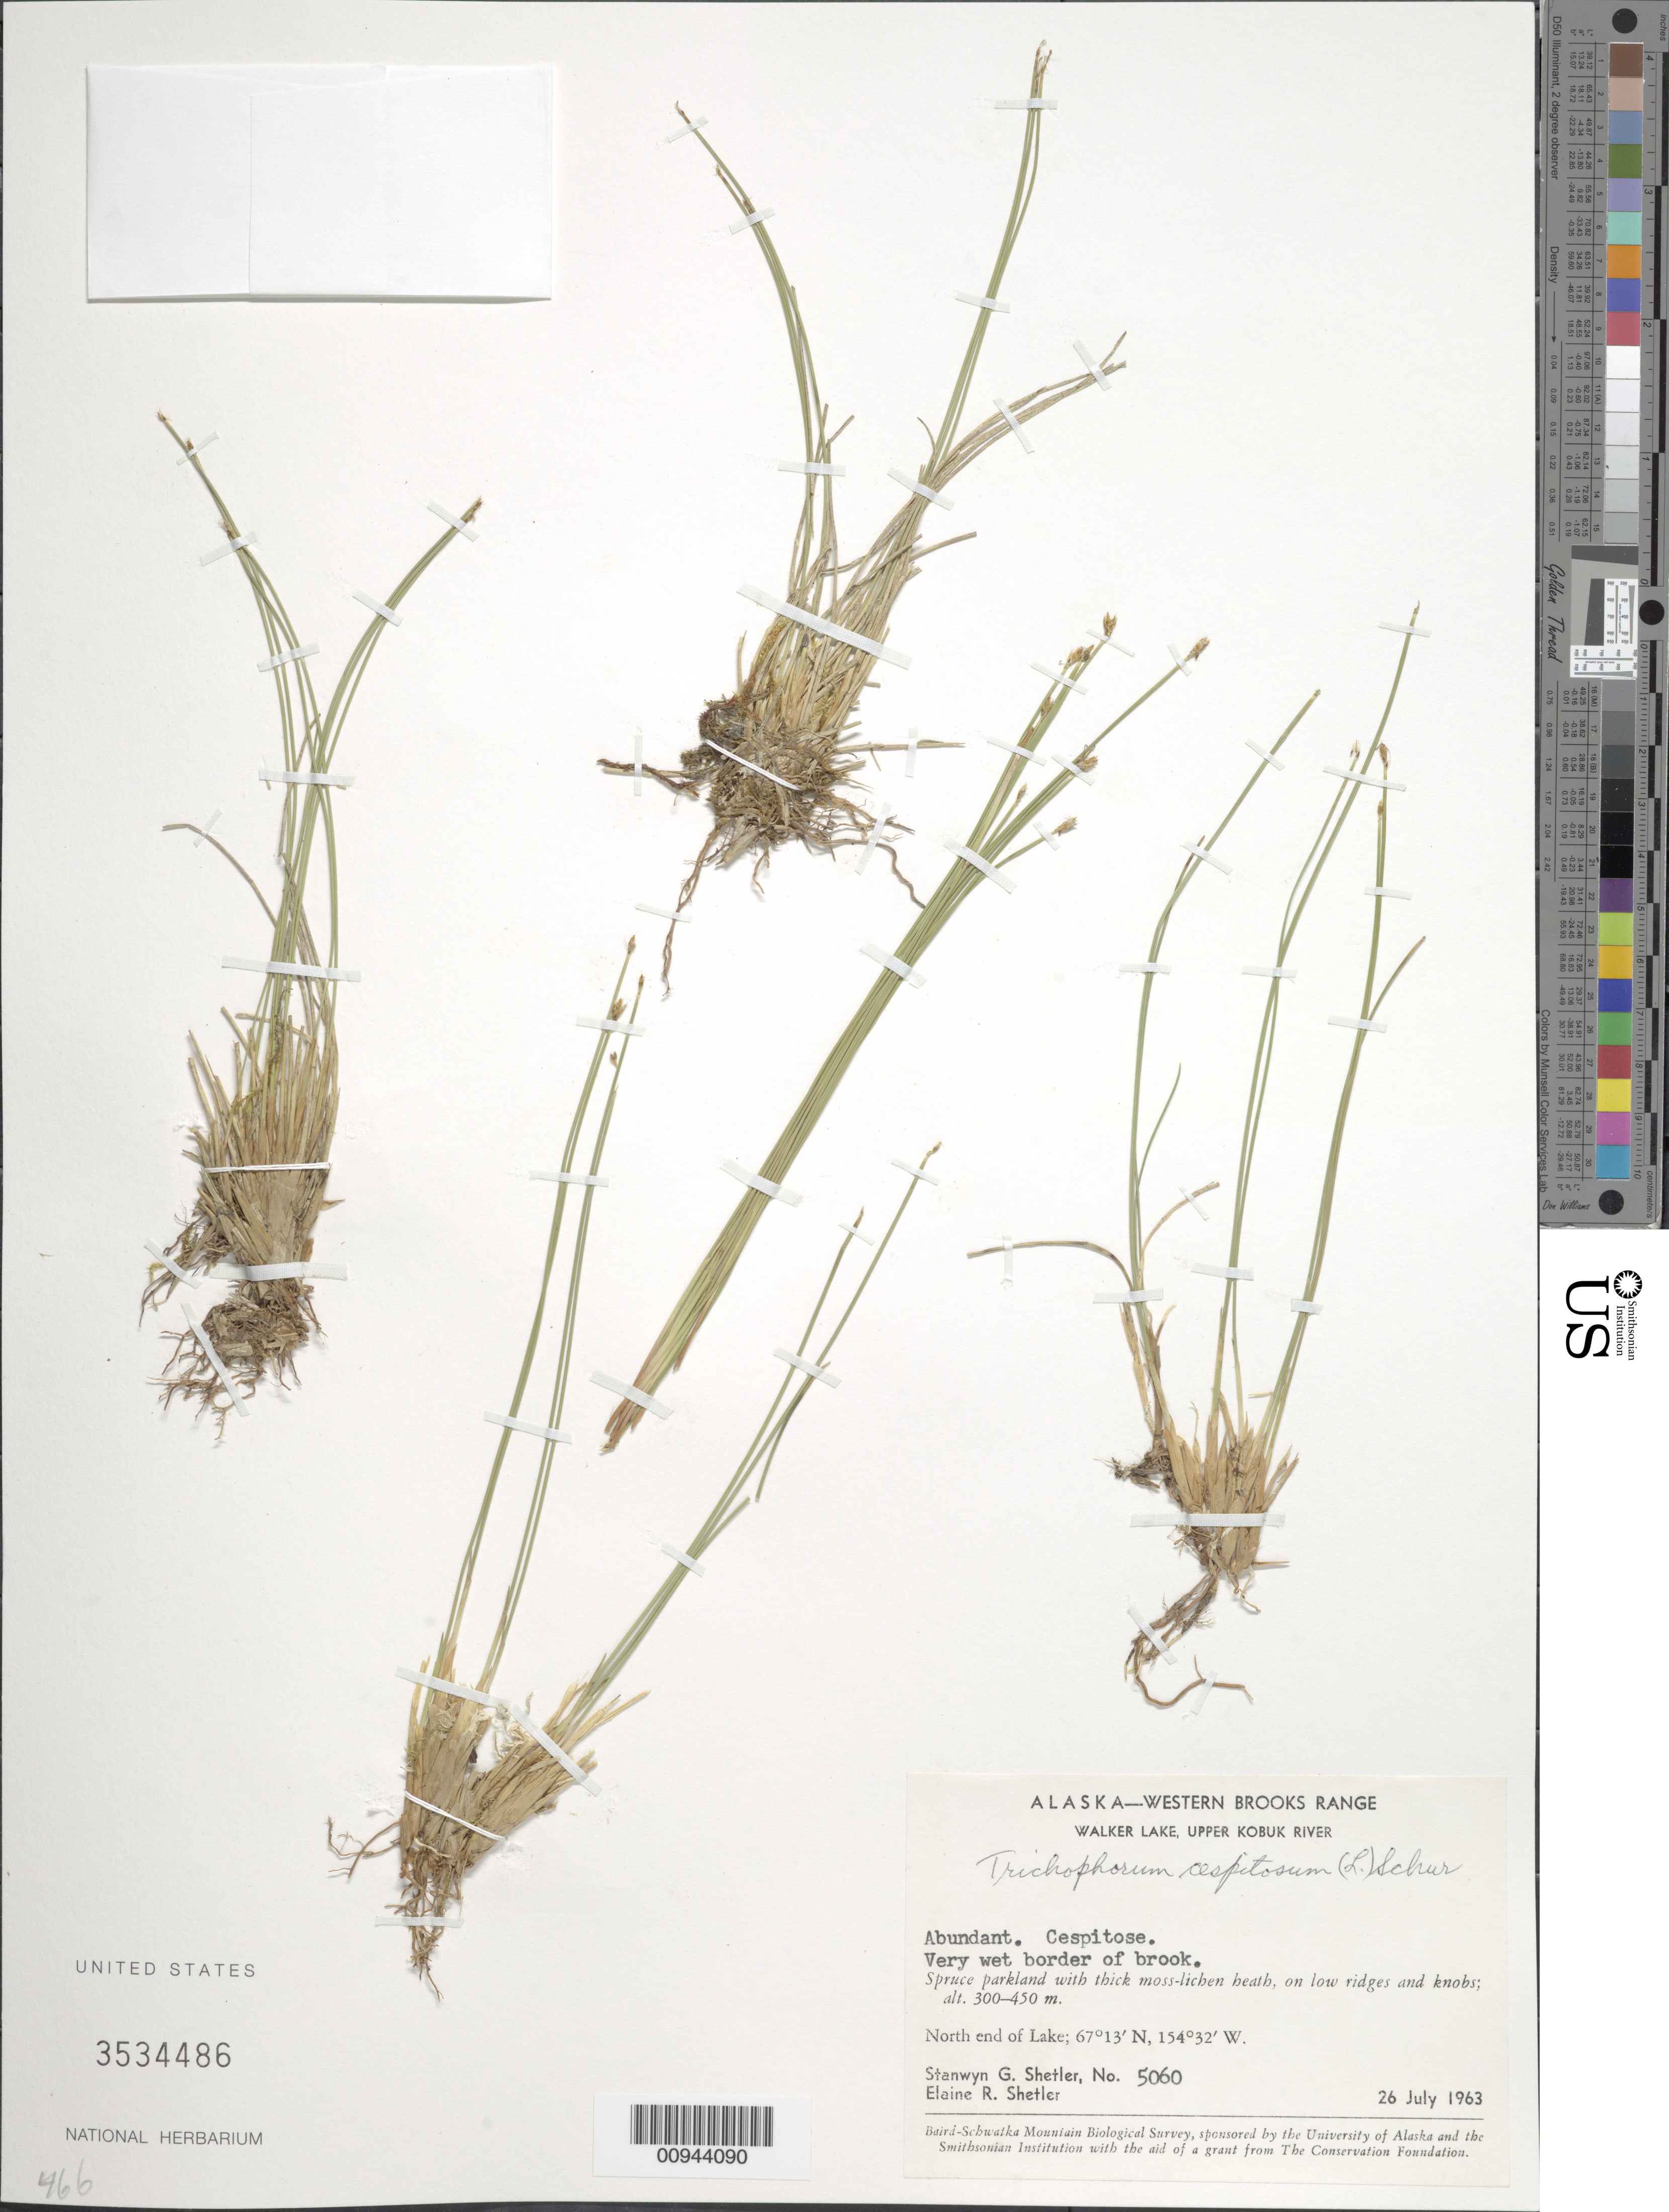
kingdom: Plantae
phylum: Tracheophyta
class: Liliopsida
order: Poales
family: Cyperaceae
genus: Trichophorum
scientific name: Trichophorum cespitosum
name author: (L.) Hartm.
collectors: S. Shetler & E. R. Shetler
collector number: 5060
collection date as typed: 26 Jul 1963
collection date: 1963-07-26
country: United States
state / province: Alaska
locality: North end of Walker Lake. Western Brooks Range, Upper Kobuk River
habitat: Spruce parkland with thick moss-lichen heath, on low ridges and knobs. Very wet border of brook.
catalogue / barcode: US 3534486